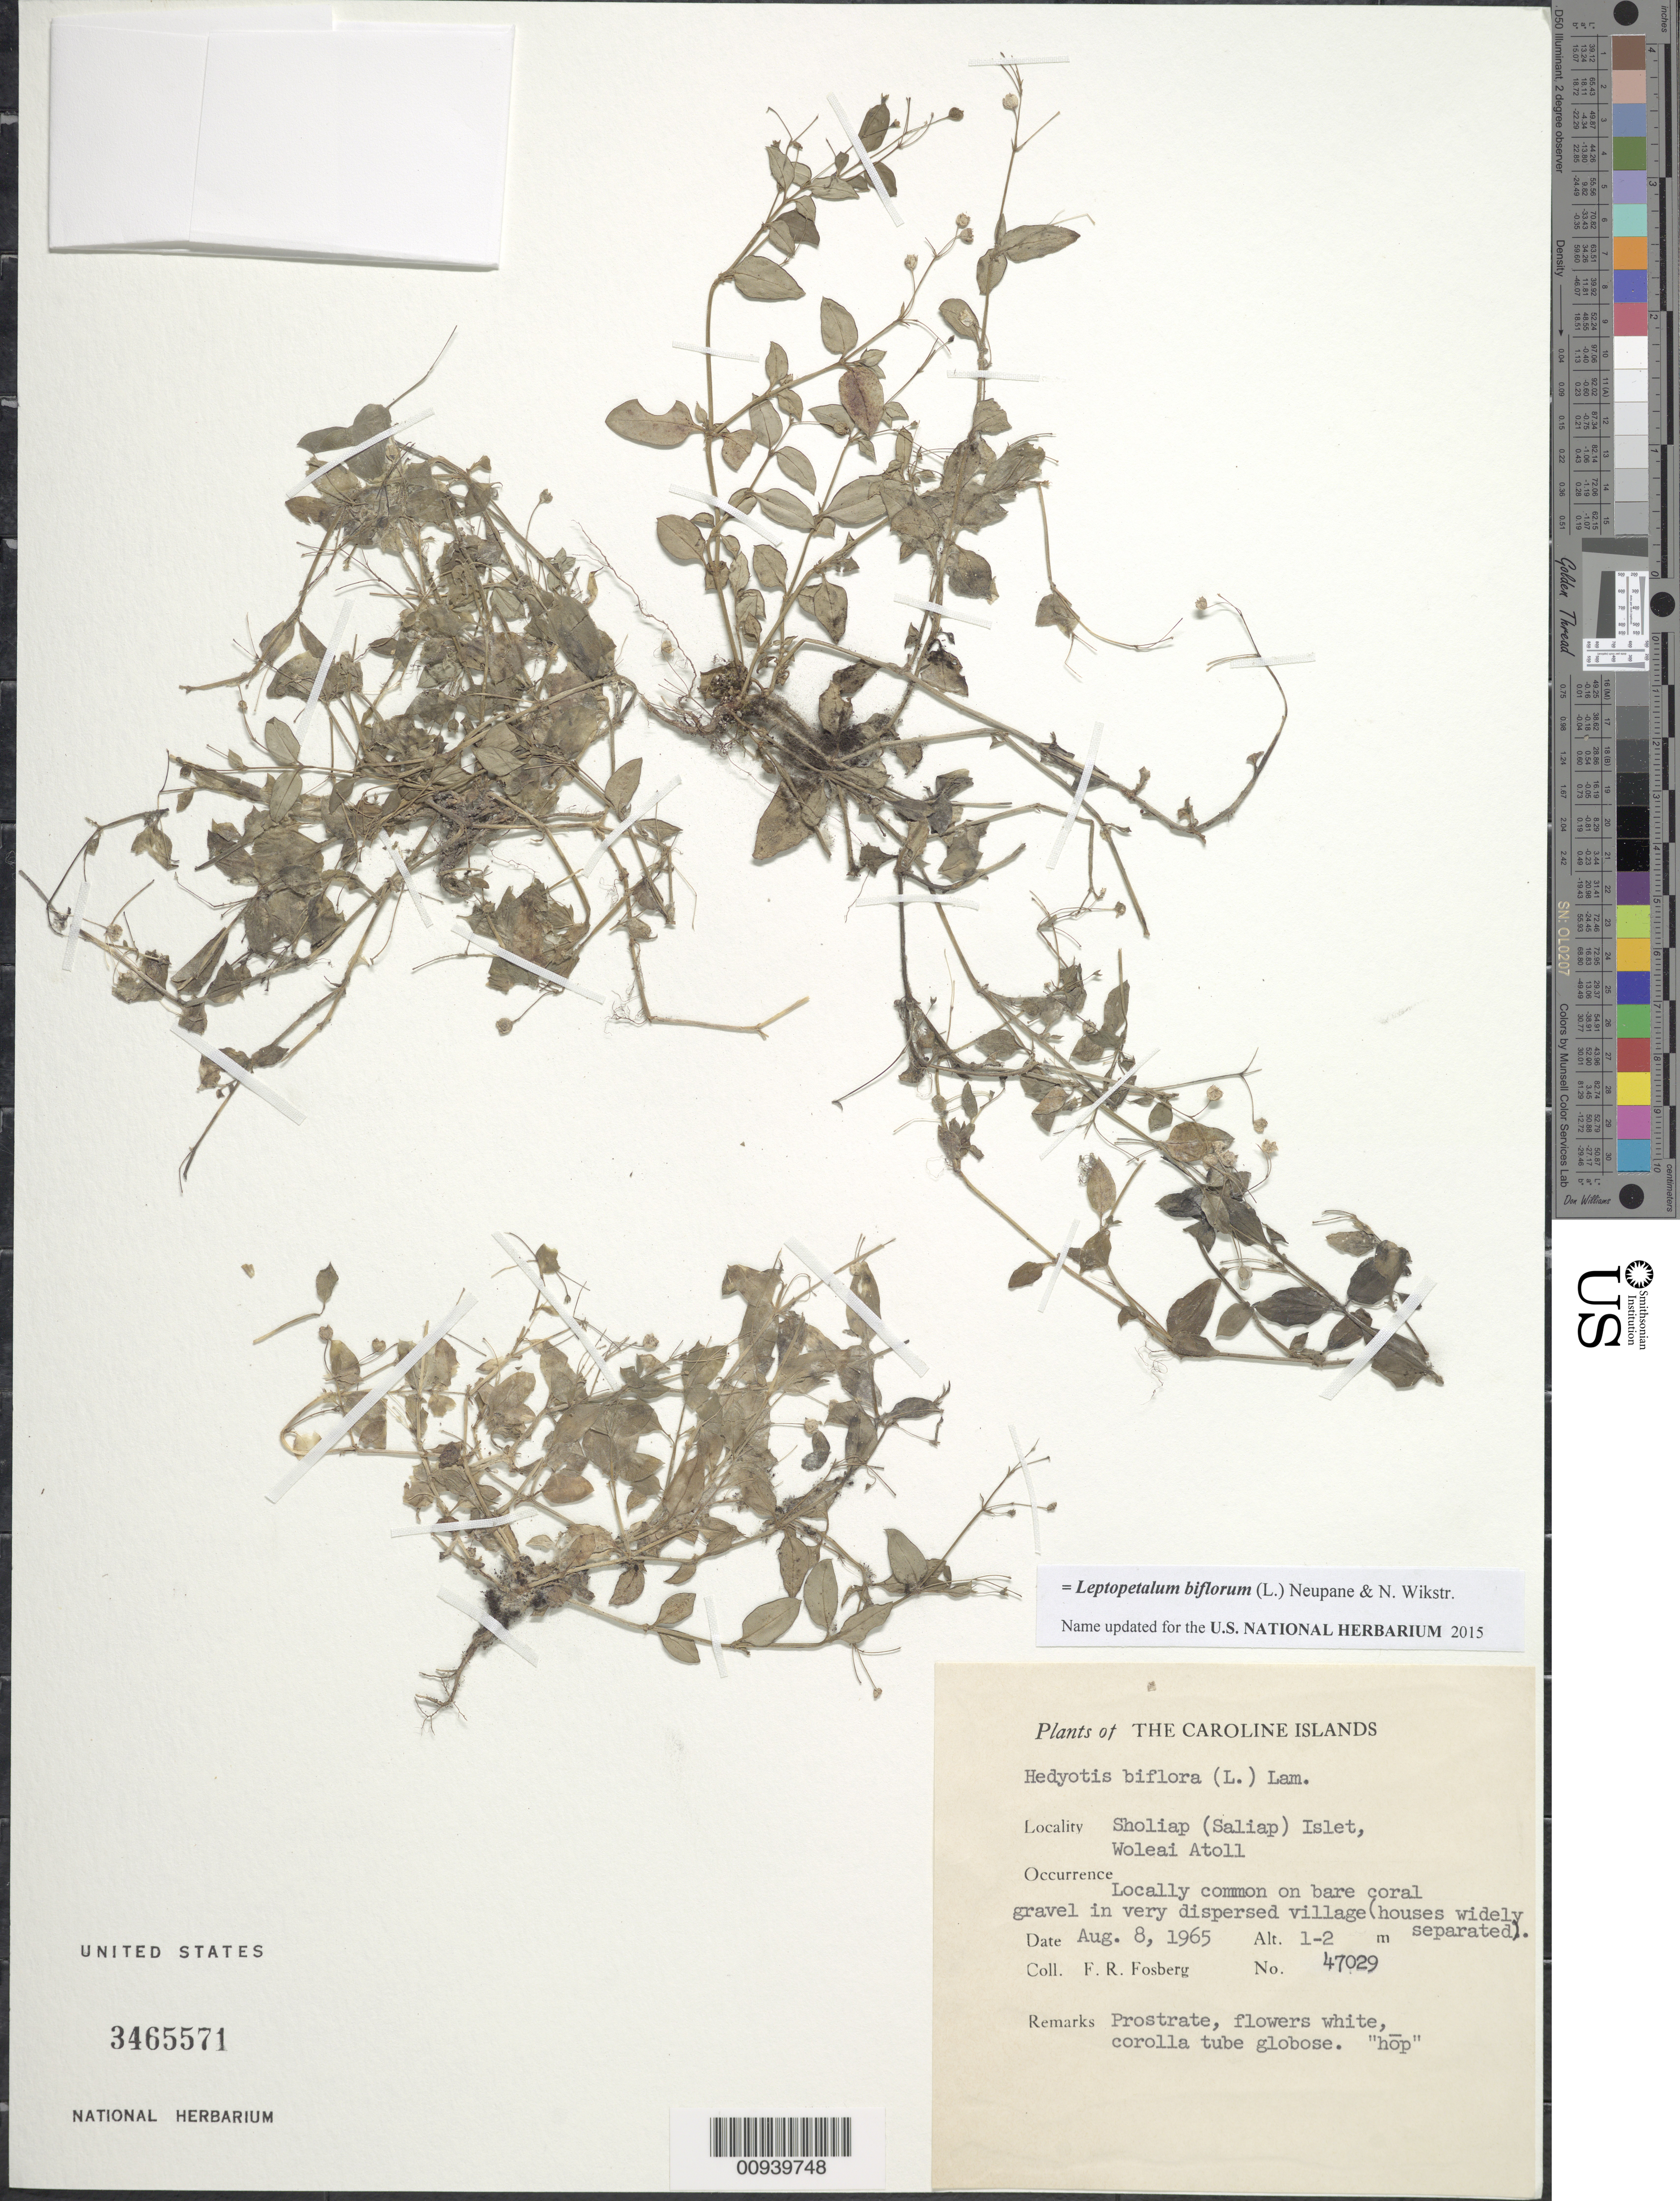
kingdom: Plantae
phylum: Tracheophyta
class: Magnoliopsida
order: Gentianales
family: Rubiaceae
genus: Leptopetalum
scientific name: Leptopetalum biflorum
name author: (L.) Neupane & N. Wikstr.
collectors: F. R. Fosberg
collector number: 47029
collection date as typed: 08 Aug 1965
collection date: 1965-08-08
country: Micronesia, Federated States of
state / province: Yap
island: Woleai Atoll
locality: Sholiap (Saliap) Islet, Woleai Atoll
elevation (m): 1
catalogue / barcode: US 3465571